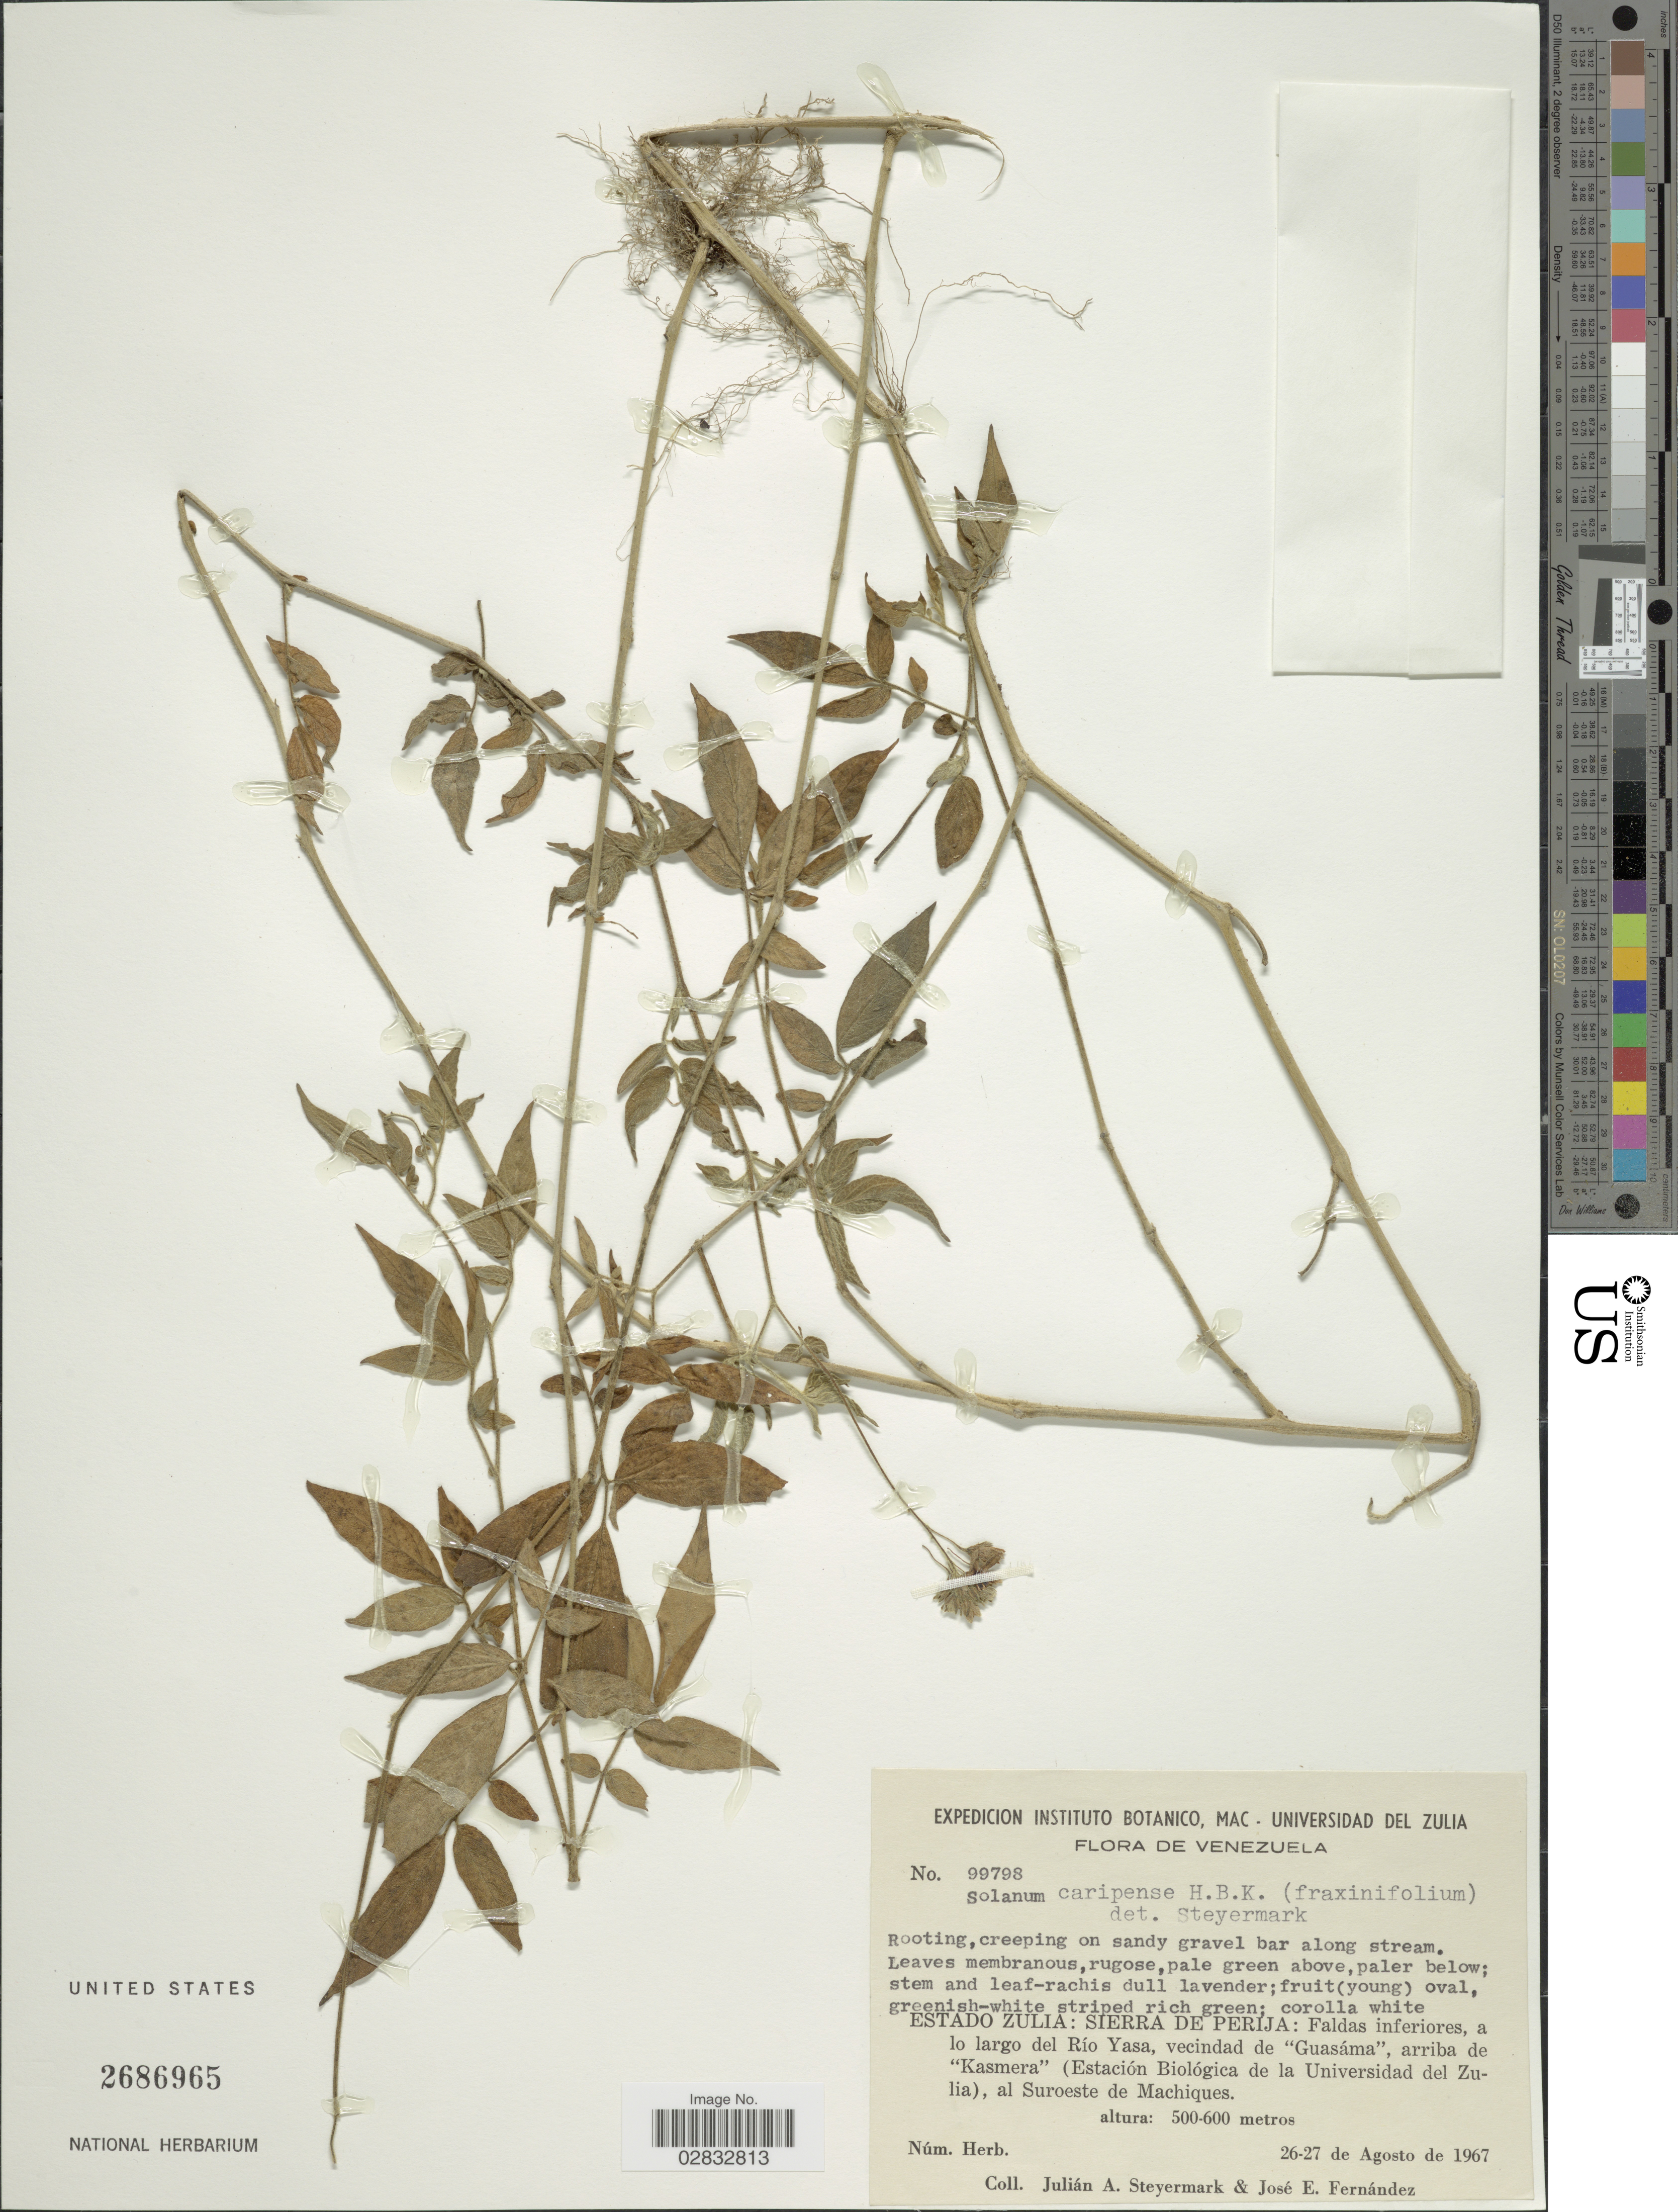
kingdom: Plantae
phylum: Tracheophyta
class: Magnoliopsida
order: Solanales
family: Solanaceae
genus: Solanum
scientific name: Solanum caripense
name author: Humb. & Bonpl. ex Dunal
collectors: J. Steyermark & J. Fernández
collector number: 99798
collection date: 1967-08-26/1967-08-27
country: Venezuela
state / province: Zulia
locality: Sierra de Perija: Faldas inferiores, a lo largo del Río Yasa, vecindad de "Guasáma", arriba de "Kasmera" (Estación Biológica de la Universidad del Zulia), al Suroeste de Machiques.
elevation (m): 500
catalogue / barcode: US 2686965